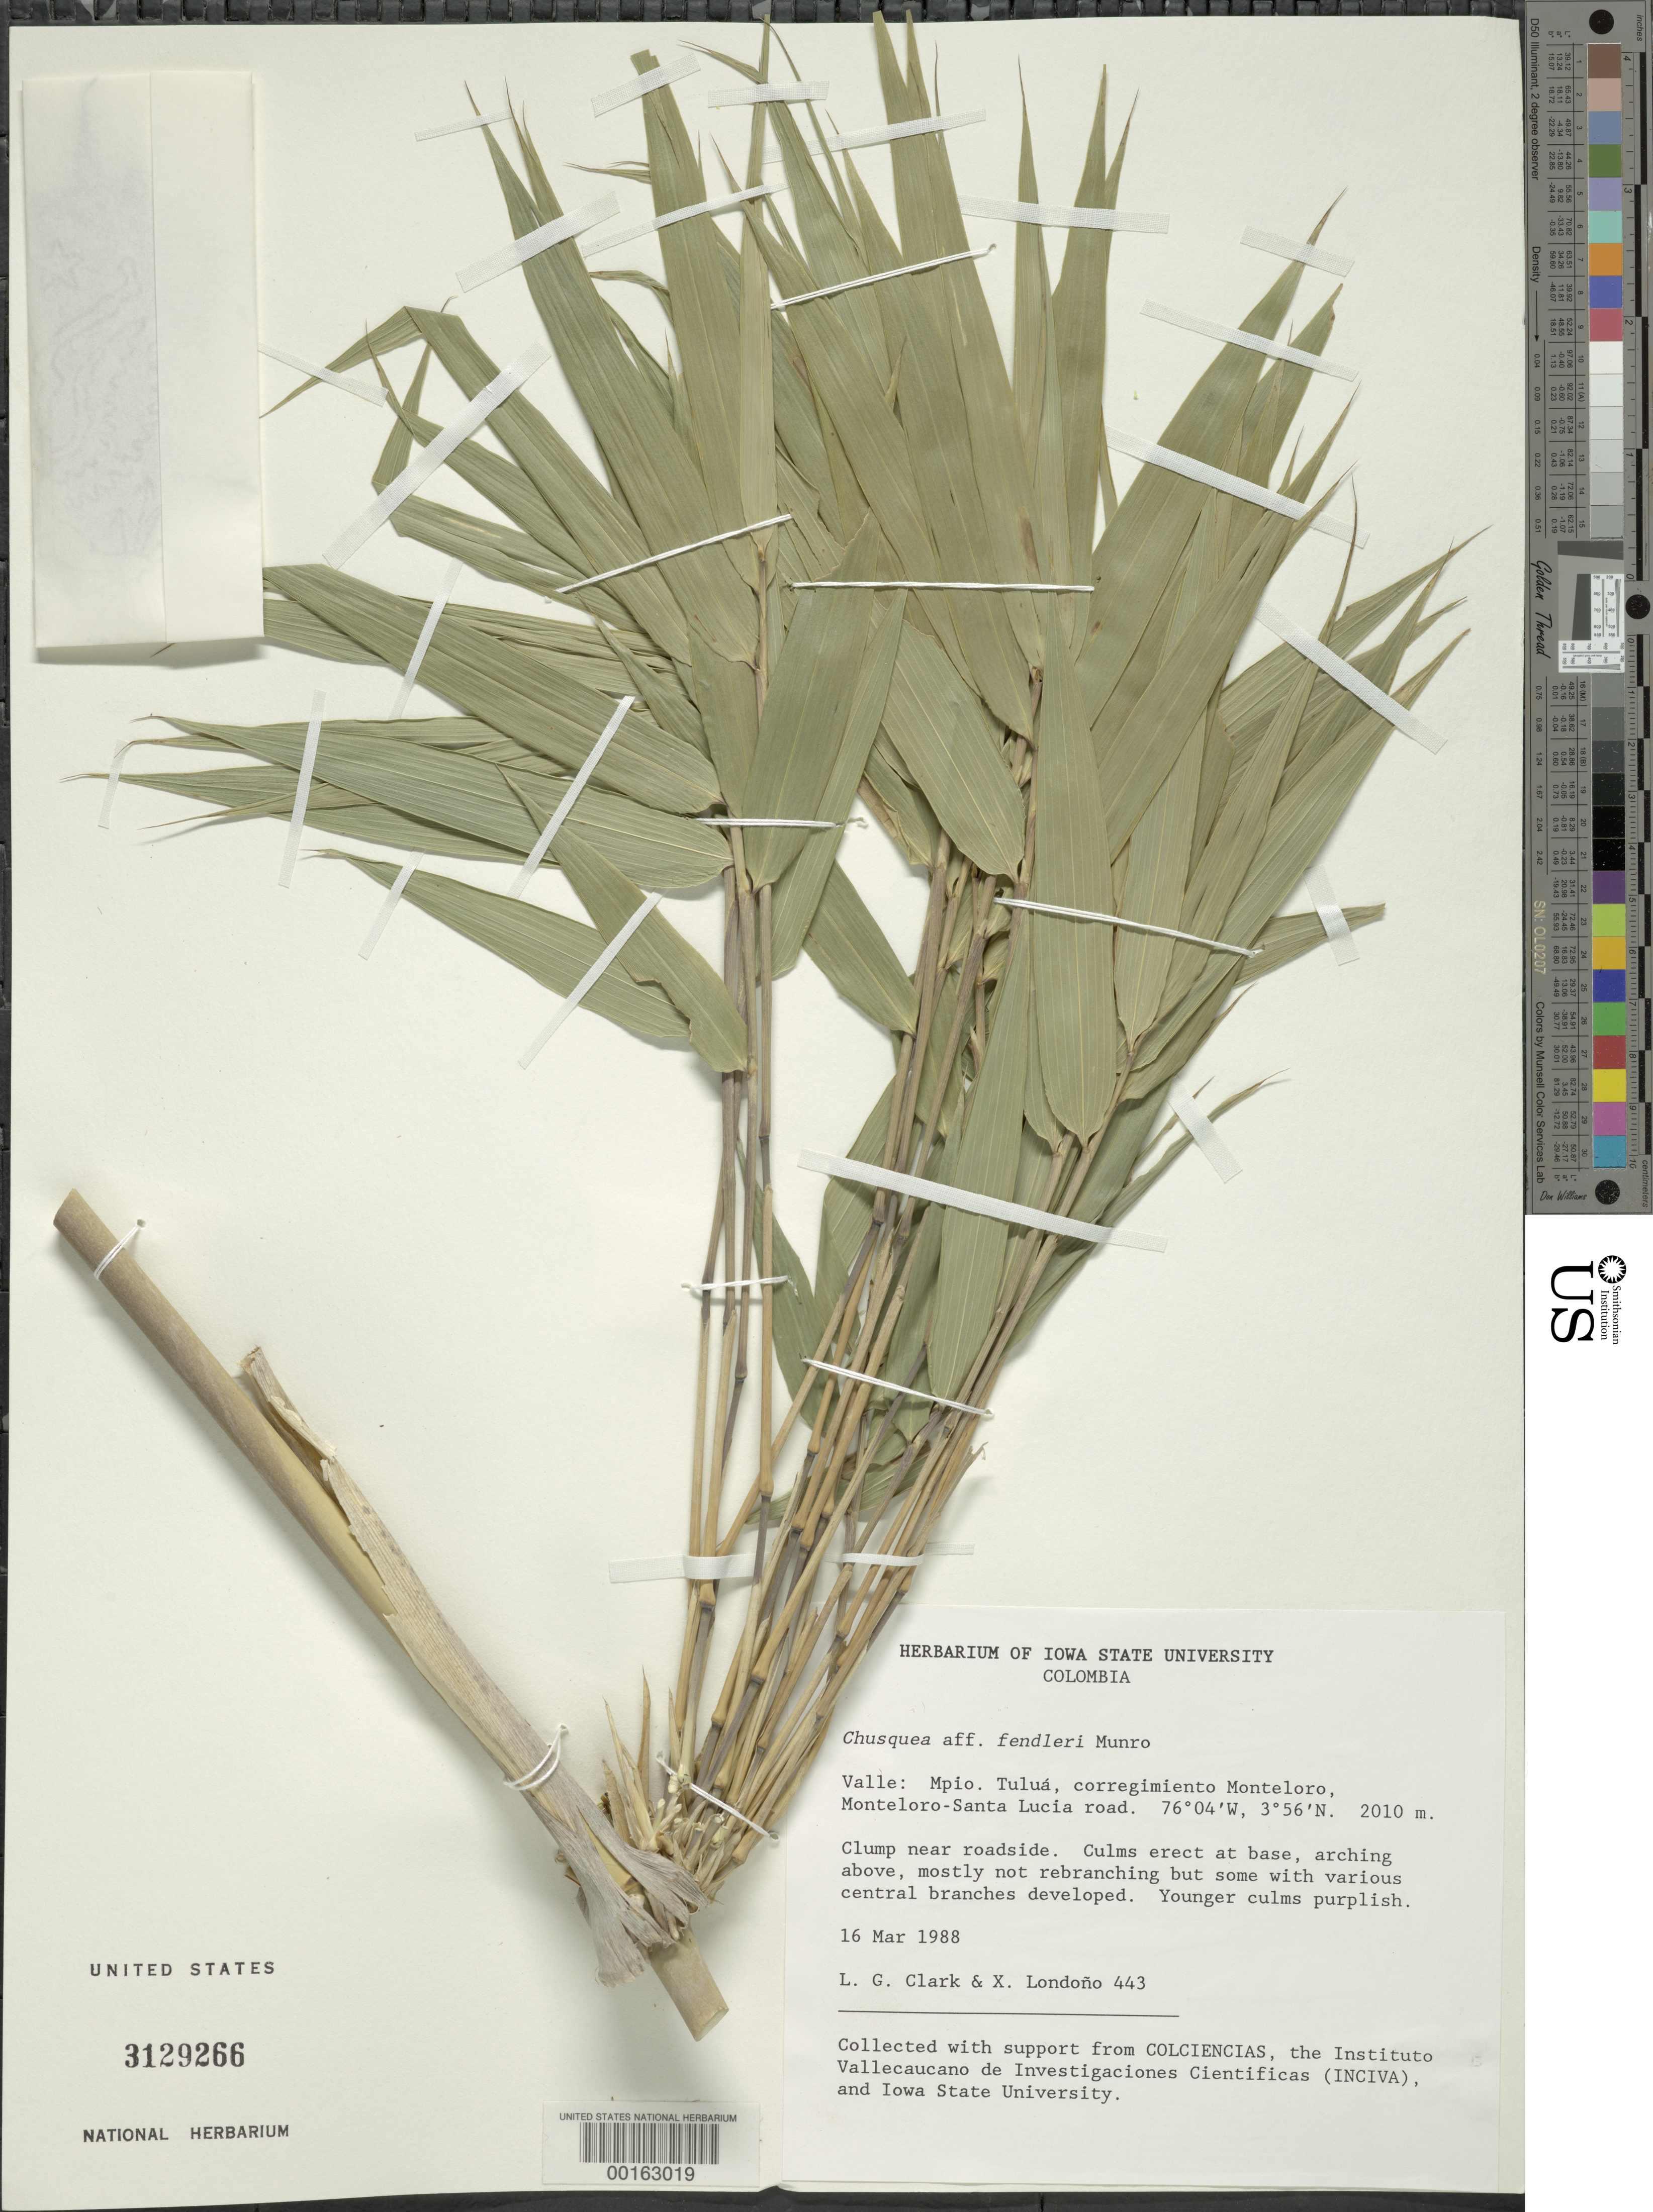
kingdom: Plantae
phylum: Tracheophyta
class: Liliopsida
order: Poales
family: Poaceae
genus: Chusquea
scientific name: Chusquea fendleri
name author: Munro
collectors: L. G. Clark & X. Londoño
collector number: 443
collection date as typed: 16 Mar 1988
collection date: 1988-03-16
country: Colombia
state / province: Valle del Cauca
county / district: Tuluá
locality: Mun. Tulua, Corregimiento Monteloro, Monteloro-Santa Lucia road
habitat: Near roadside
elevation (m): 2010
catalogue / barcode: US 3129266